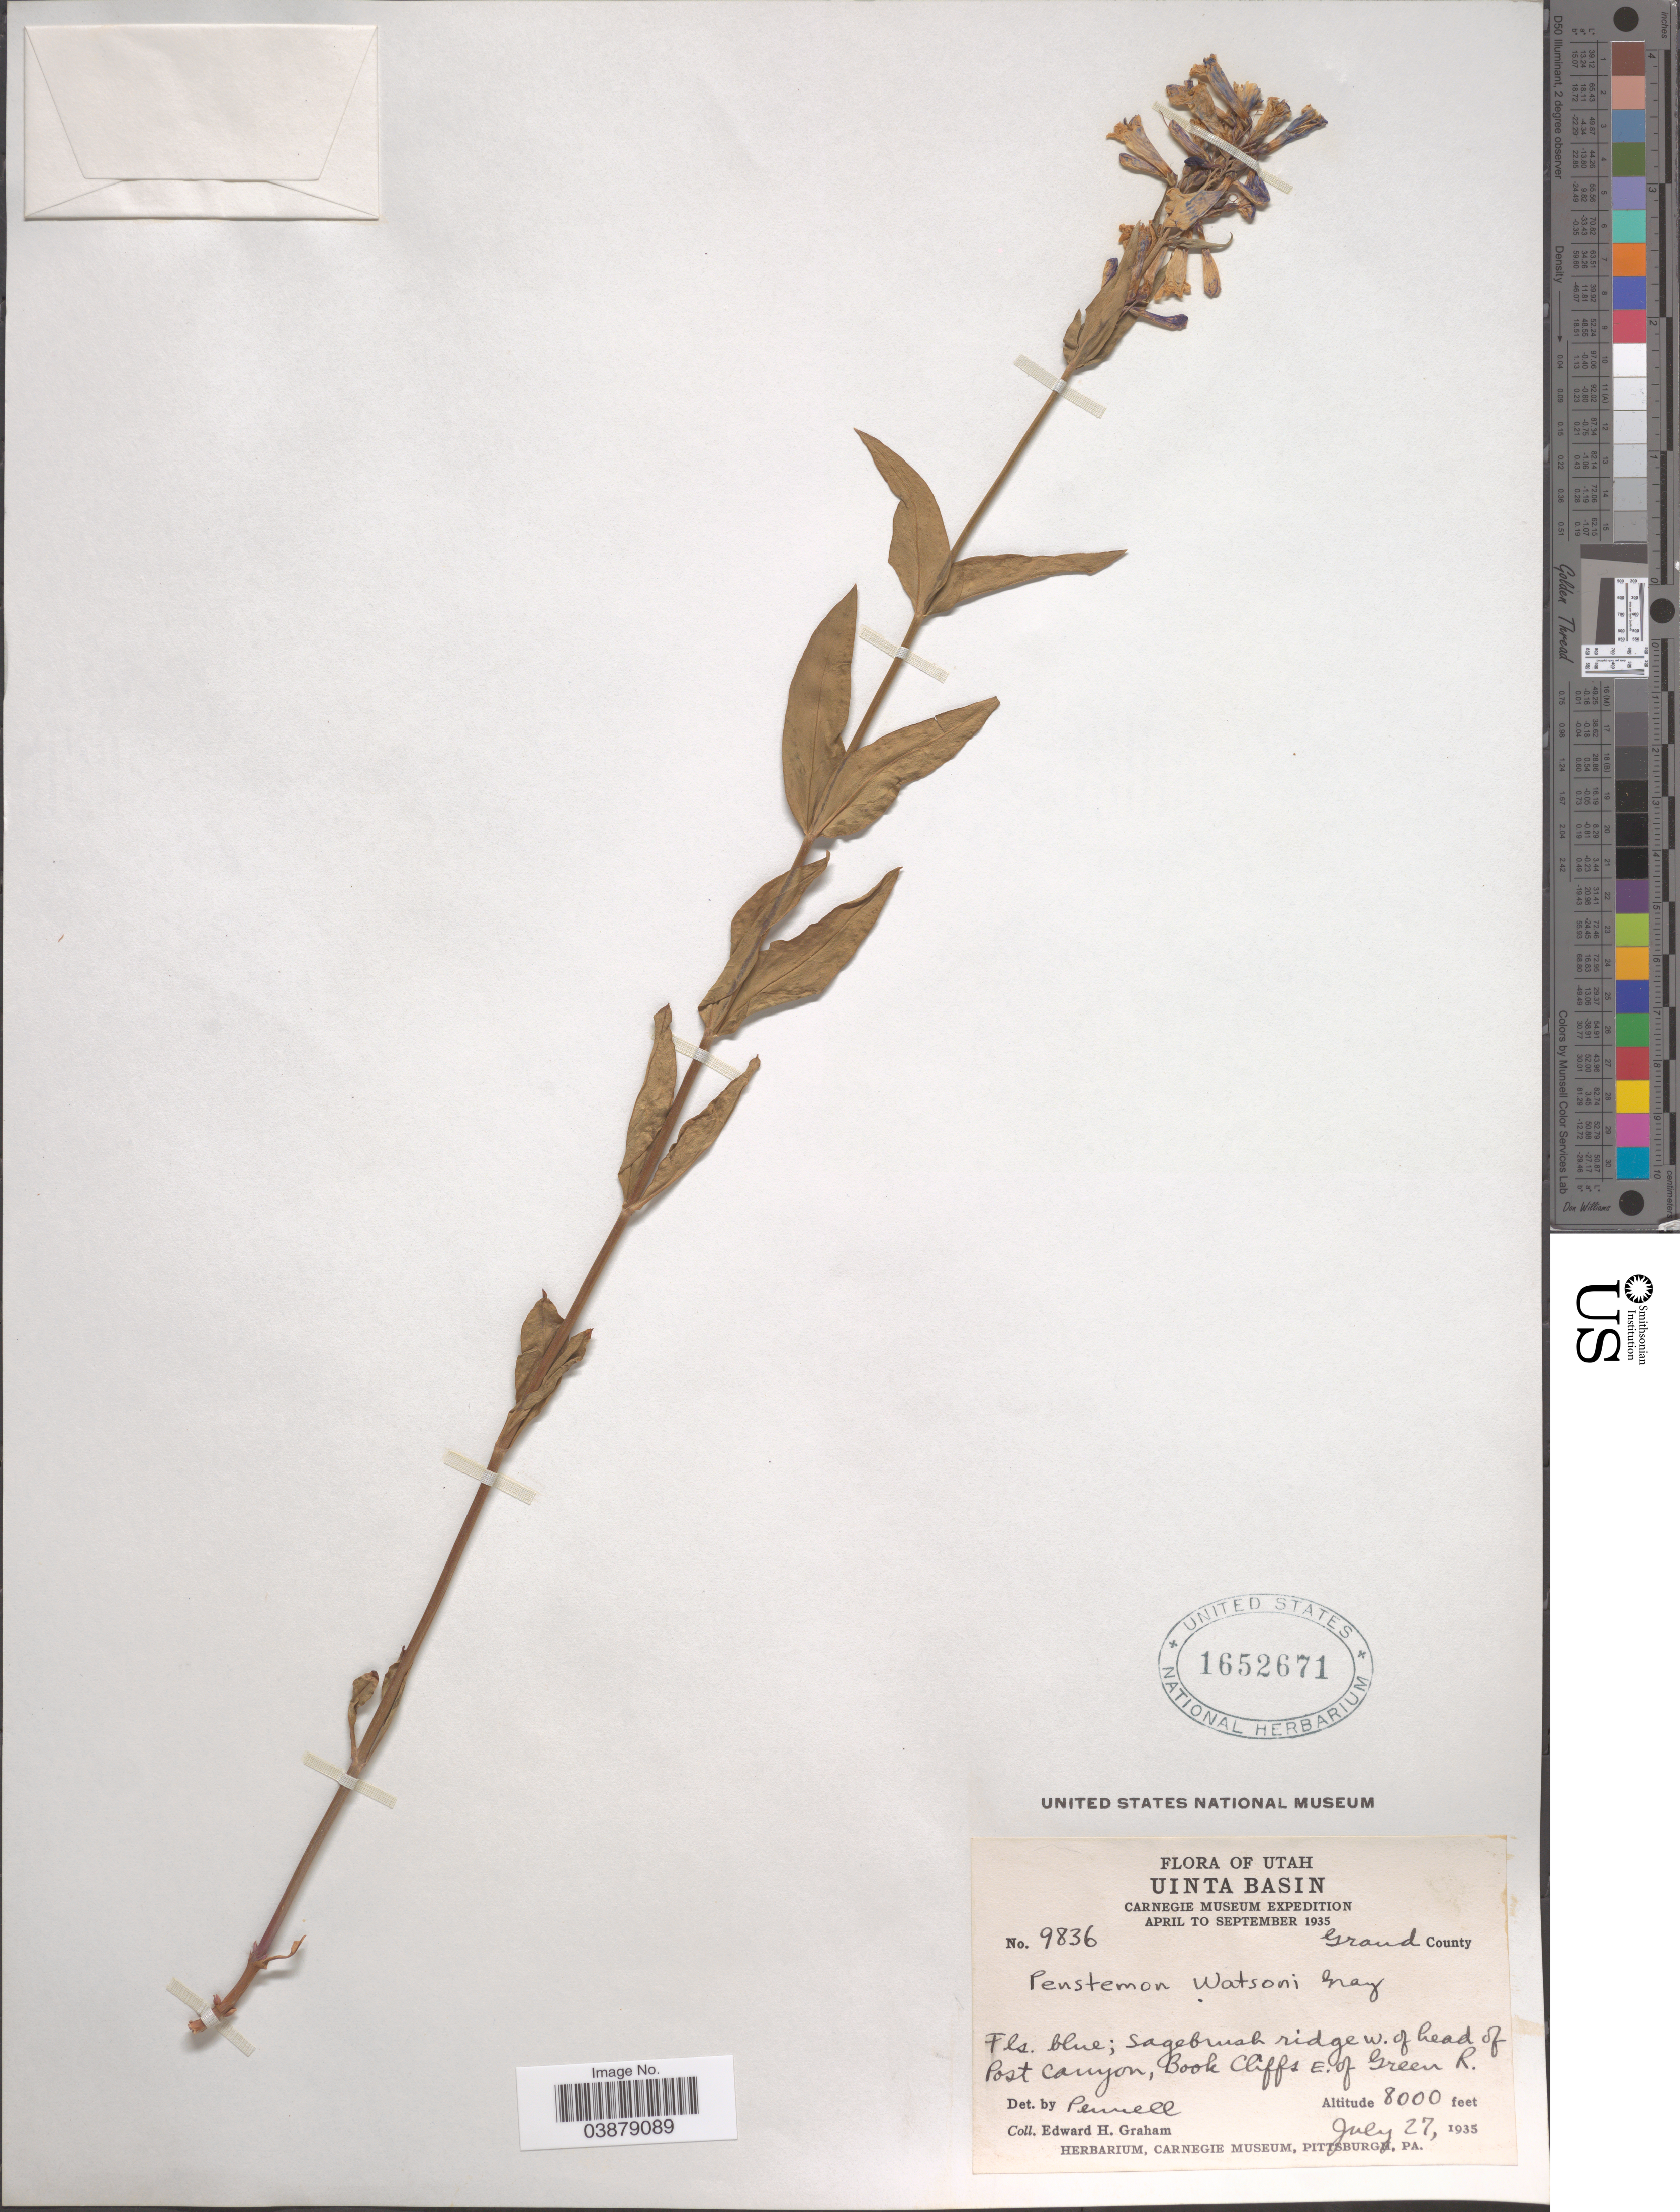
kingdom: Plantae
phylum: Tracheophyta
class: Magnoliopsida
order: Lamiales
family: Plantaginaceae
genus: Penstemon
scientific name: Penstemon watsonii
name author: A. Gray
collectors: E. H. Graham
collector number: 9836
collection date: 1935-07-27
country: United States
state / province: Utah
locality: Uinta Basin. Grand County. Sagebrush ridge W. of head of Post Canyon, Book Cliffs E. of Green R.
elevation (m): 2438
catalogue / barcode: US 1652671